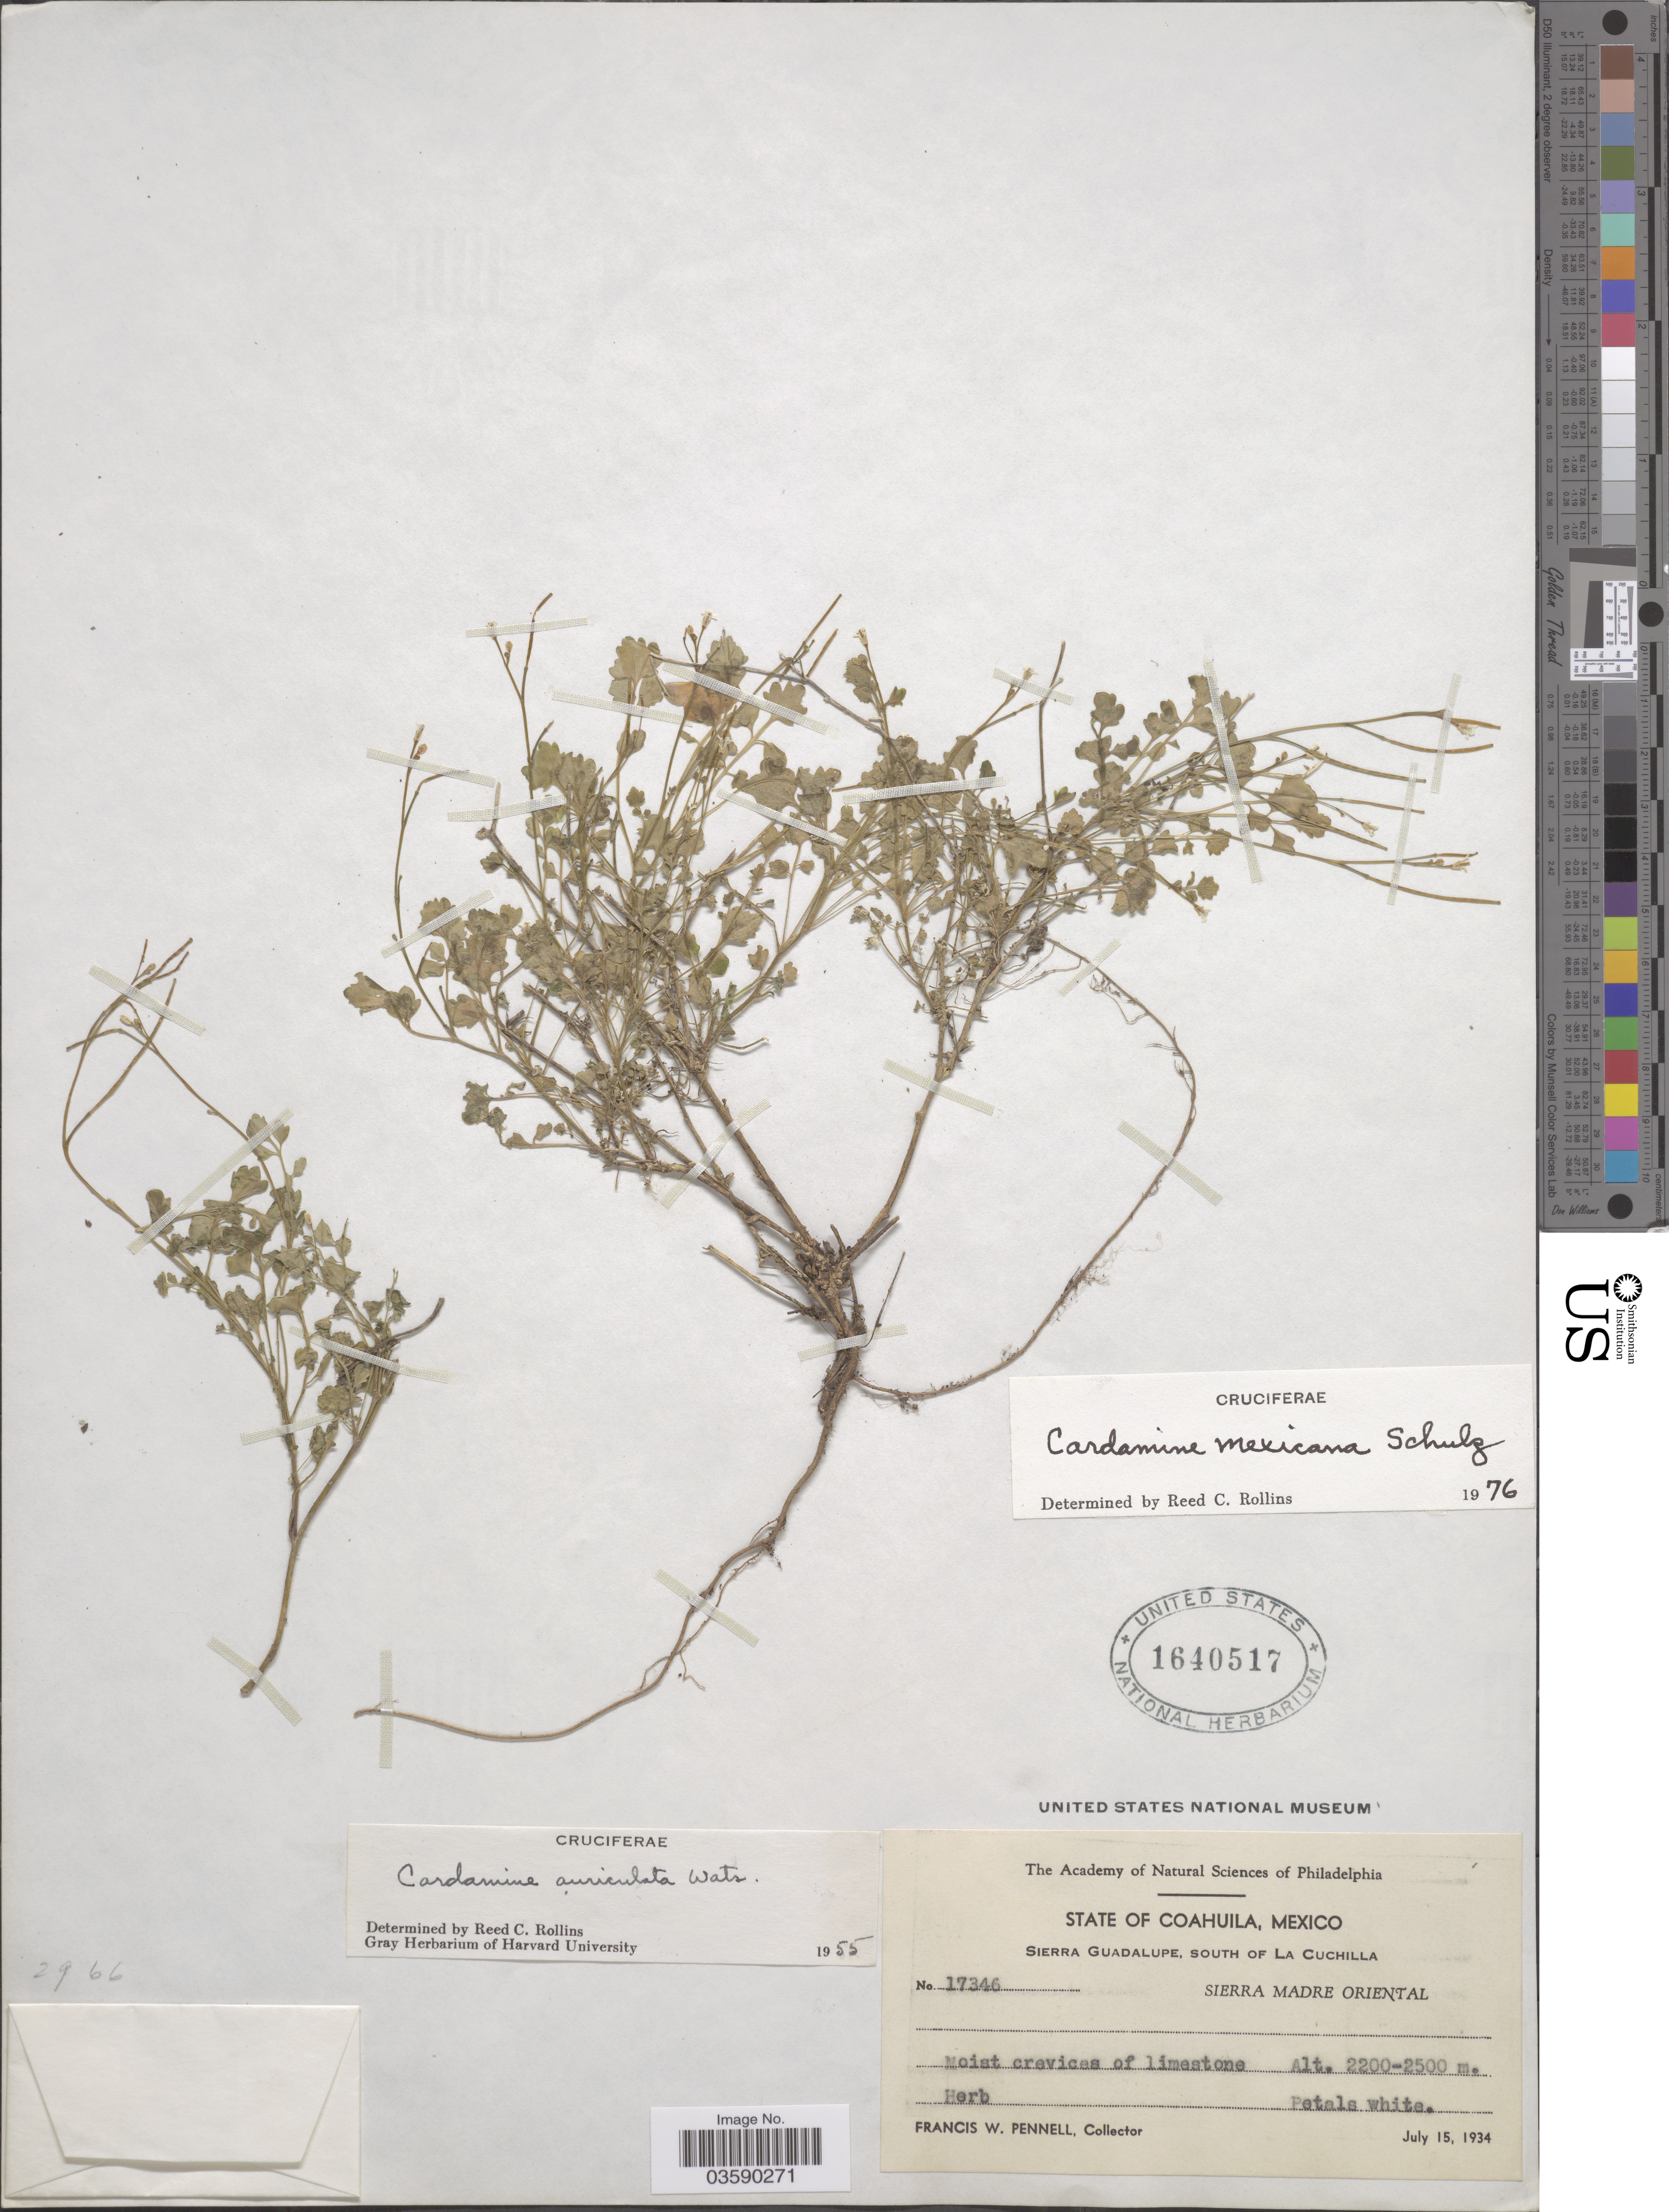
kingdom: Plantae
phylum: Tracheophyta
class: Magnoliopsida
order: Brassicales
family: Brassicaceae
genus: Cardamine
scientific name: Cardamine mexicana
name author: O.E. Schulz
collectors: F. W. Pennell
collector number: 17346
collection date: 1934-07-15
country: Mexico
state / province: Coahuila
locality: Sierra Guadelupe, south of La Cuchilla. Sierra Madre Oriental.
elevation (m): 2200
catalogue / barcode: US 1640517